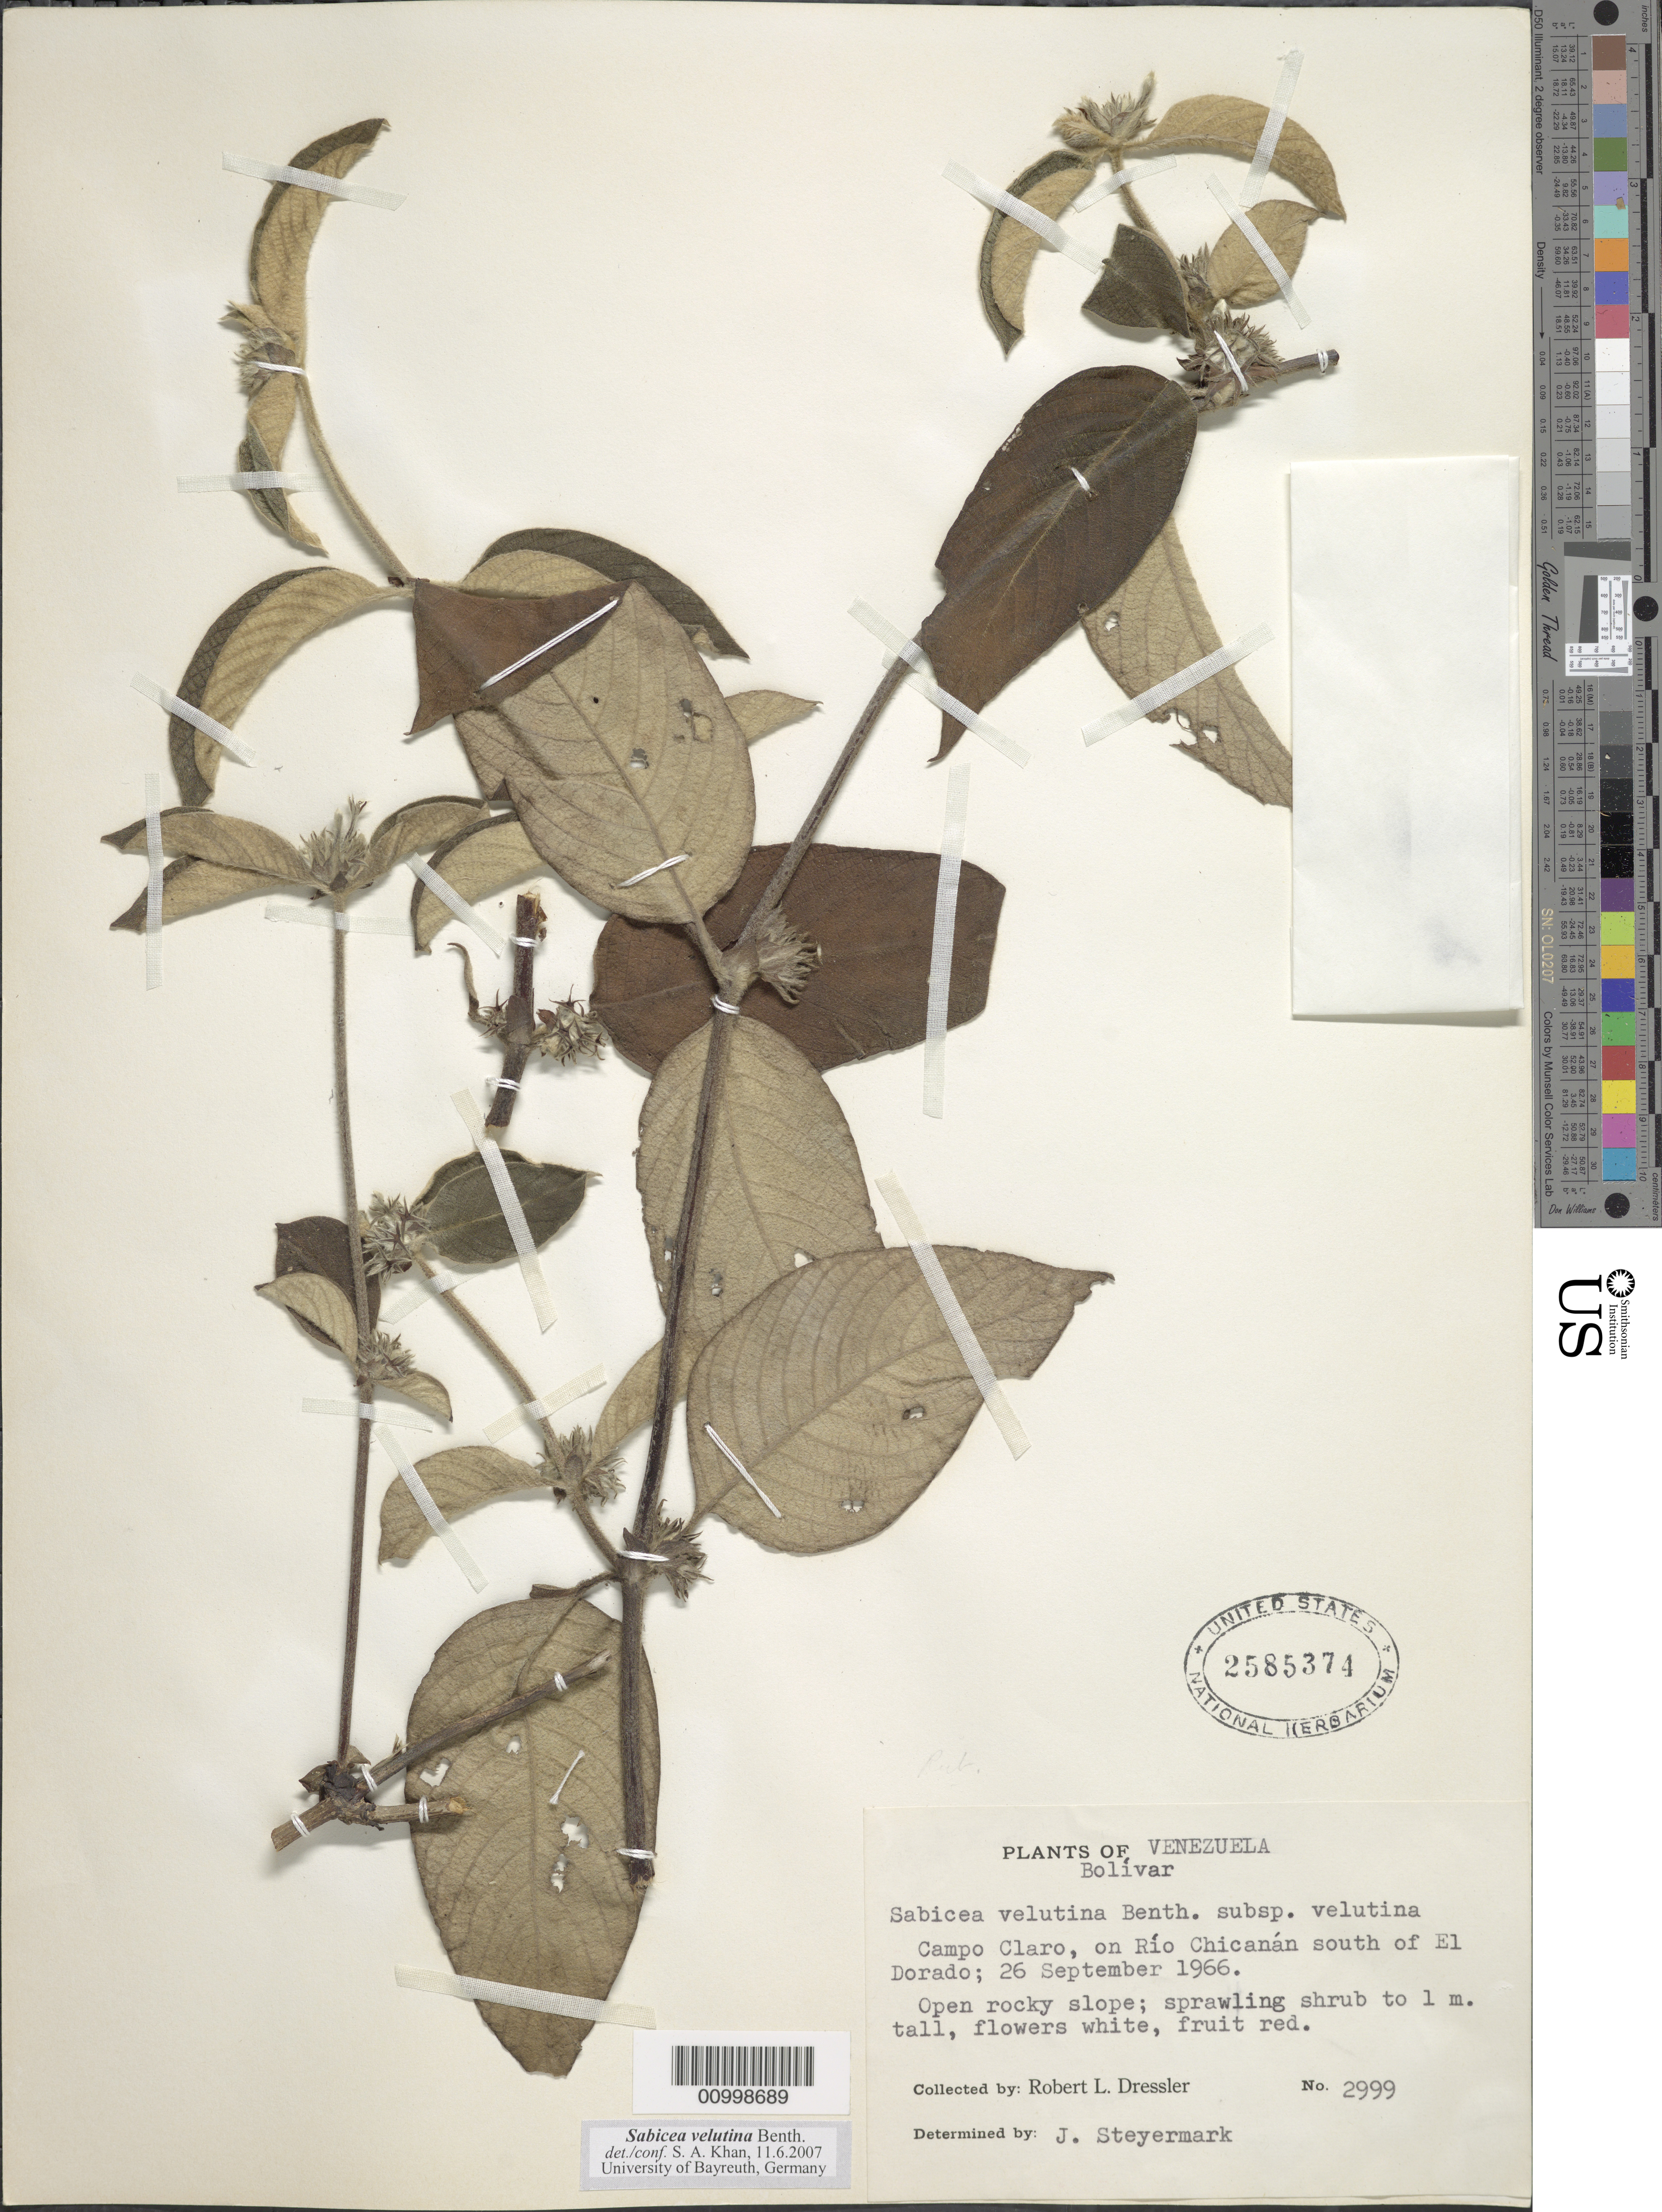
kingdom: Plantae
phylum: Tracheophyta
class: Magnoliopsida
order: Gentianales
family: Rubiaceae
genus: Sabicea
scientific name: Sabicea velutina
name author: Benth.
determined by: Khan, Saleh A.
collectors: R. Dressler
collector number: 2999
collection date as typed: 26-Sep-66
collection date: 1966-09-26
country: Venezuela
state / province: Bolívar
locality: Campo Claro, on Río Chicanan, south of El Dorado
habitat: Open rokcy slope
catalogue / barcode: US 2585374